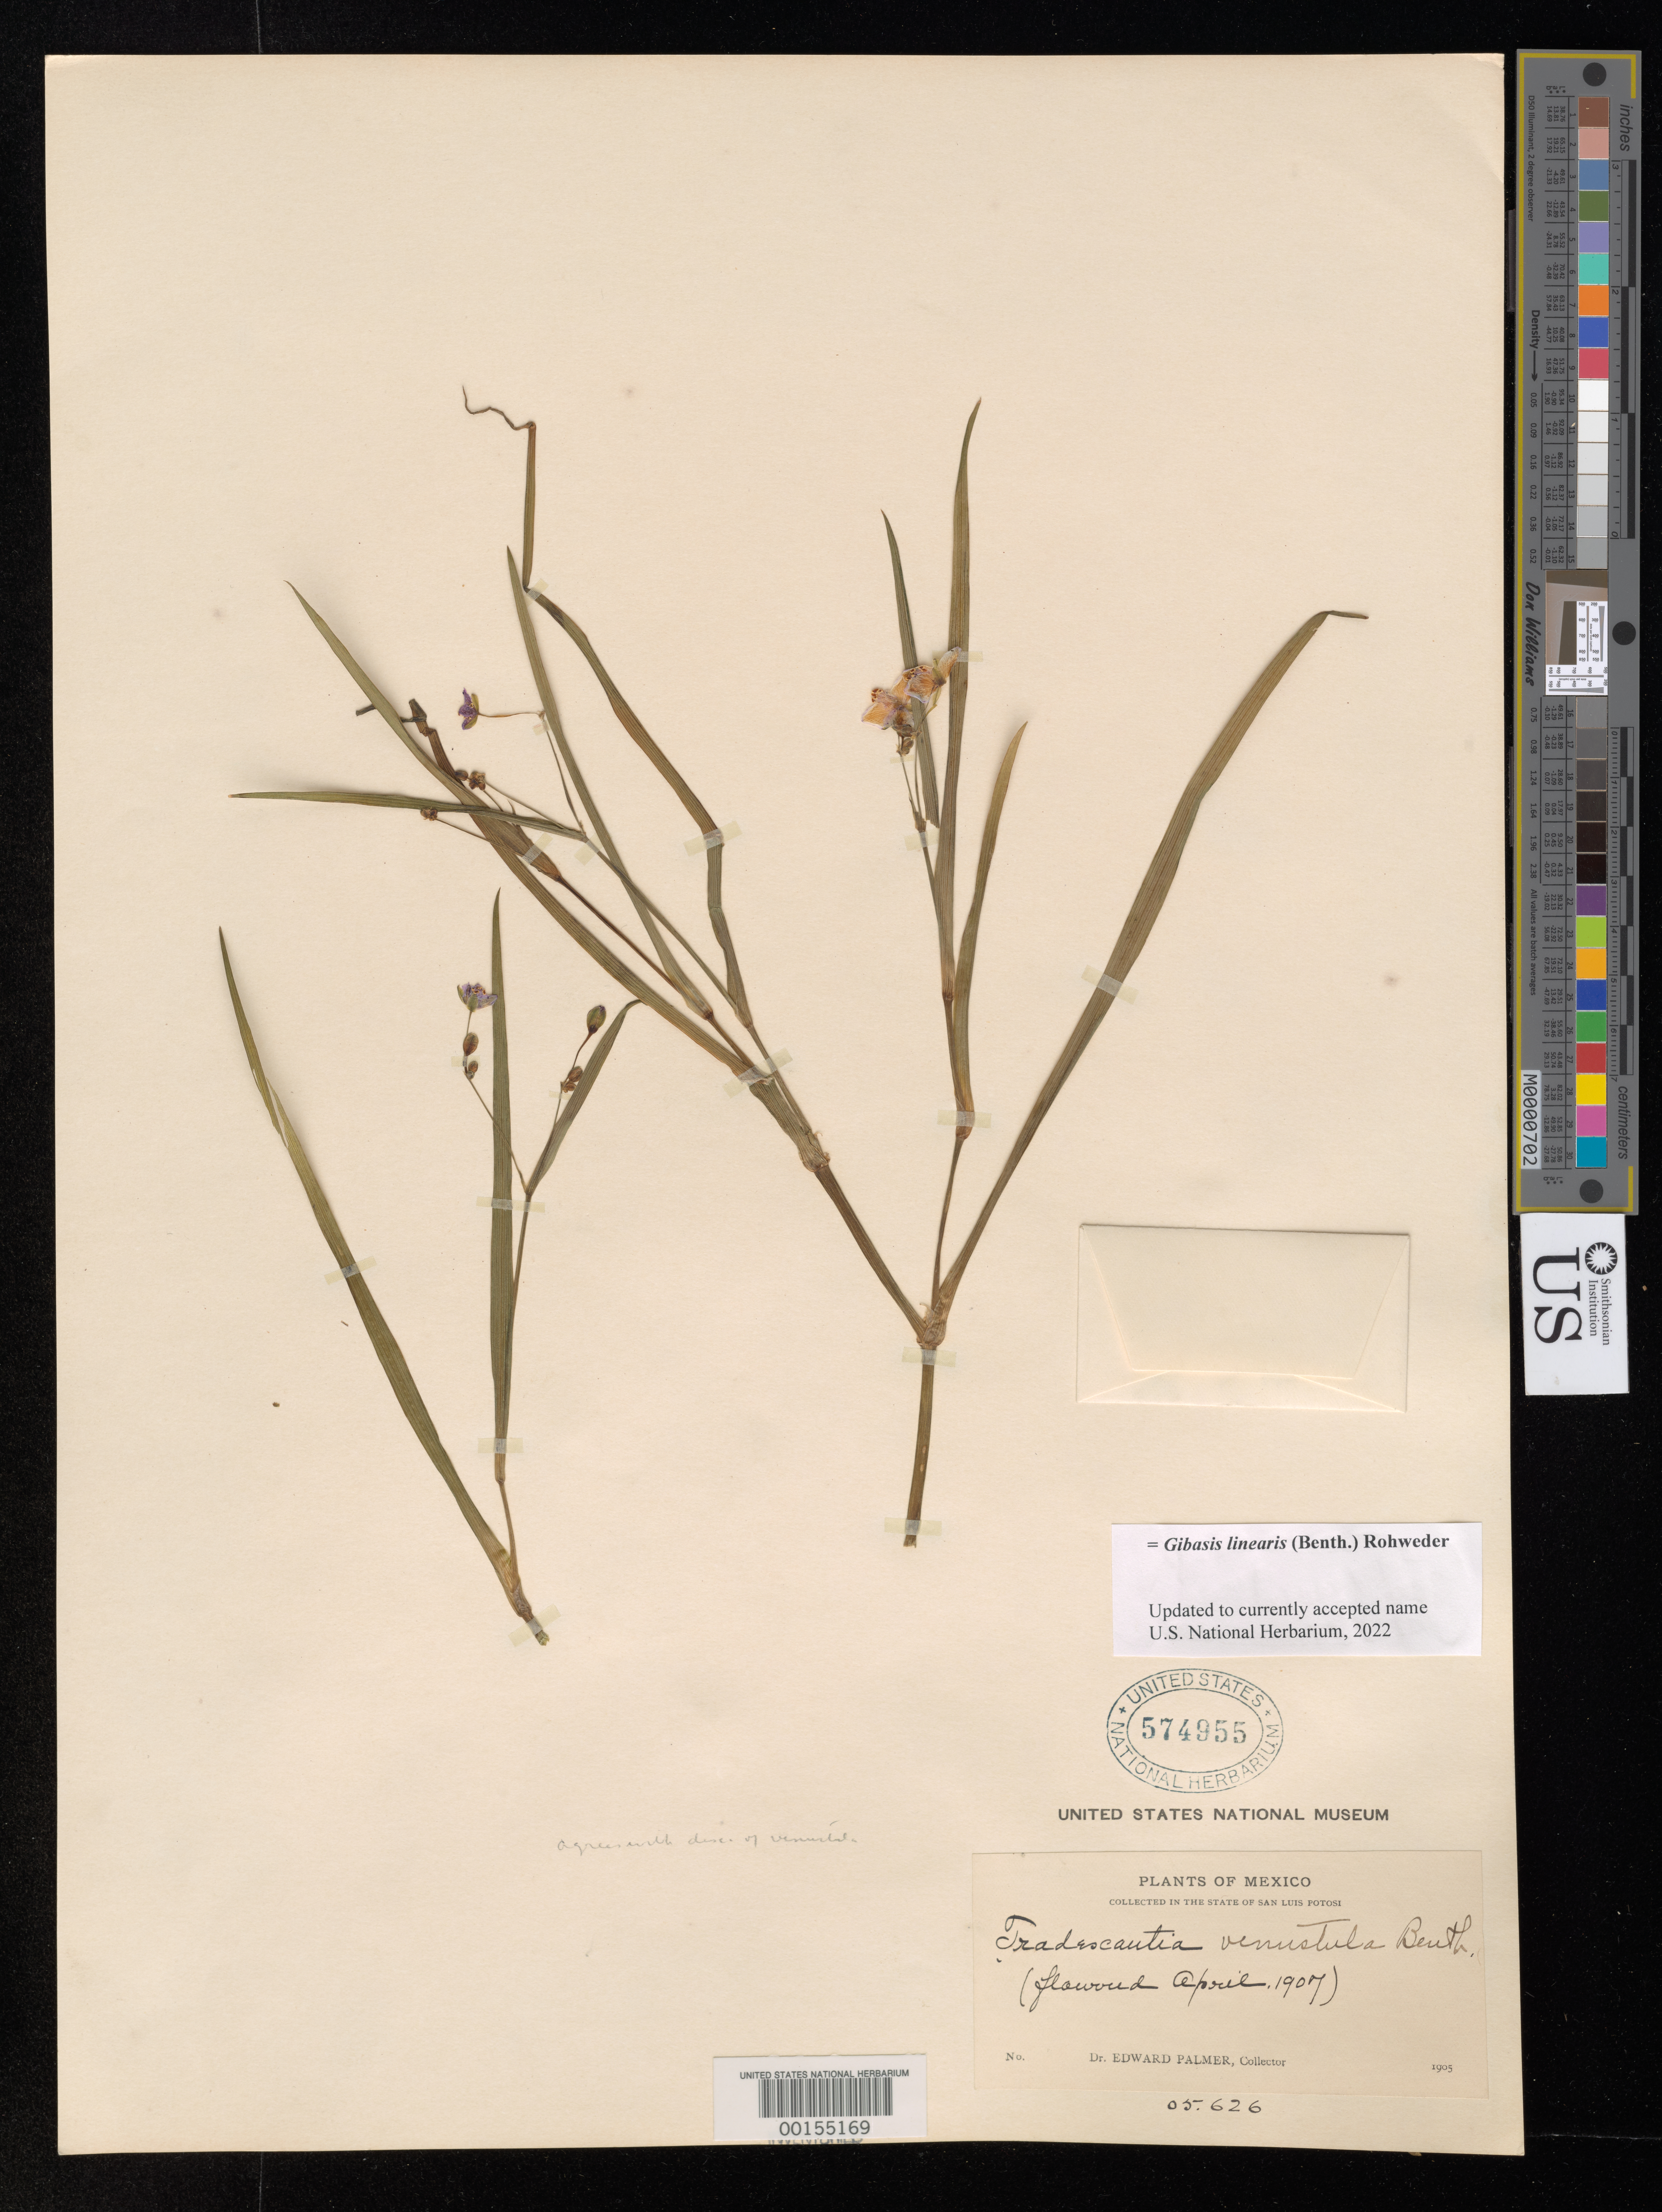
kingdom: Plantae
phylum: Tracheophyta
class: Liliopsida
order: Commelinales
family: Commelinaceae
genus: Gibasis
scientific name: Gibasis linearis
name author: (Benth.) Rohweder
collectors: E. Palmer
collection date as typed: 1905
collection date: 1905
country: Mexico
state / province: San Luis Potosí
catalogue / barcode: US 574955